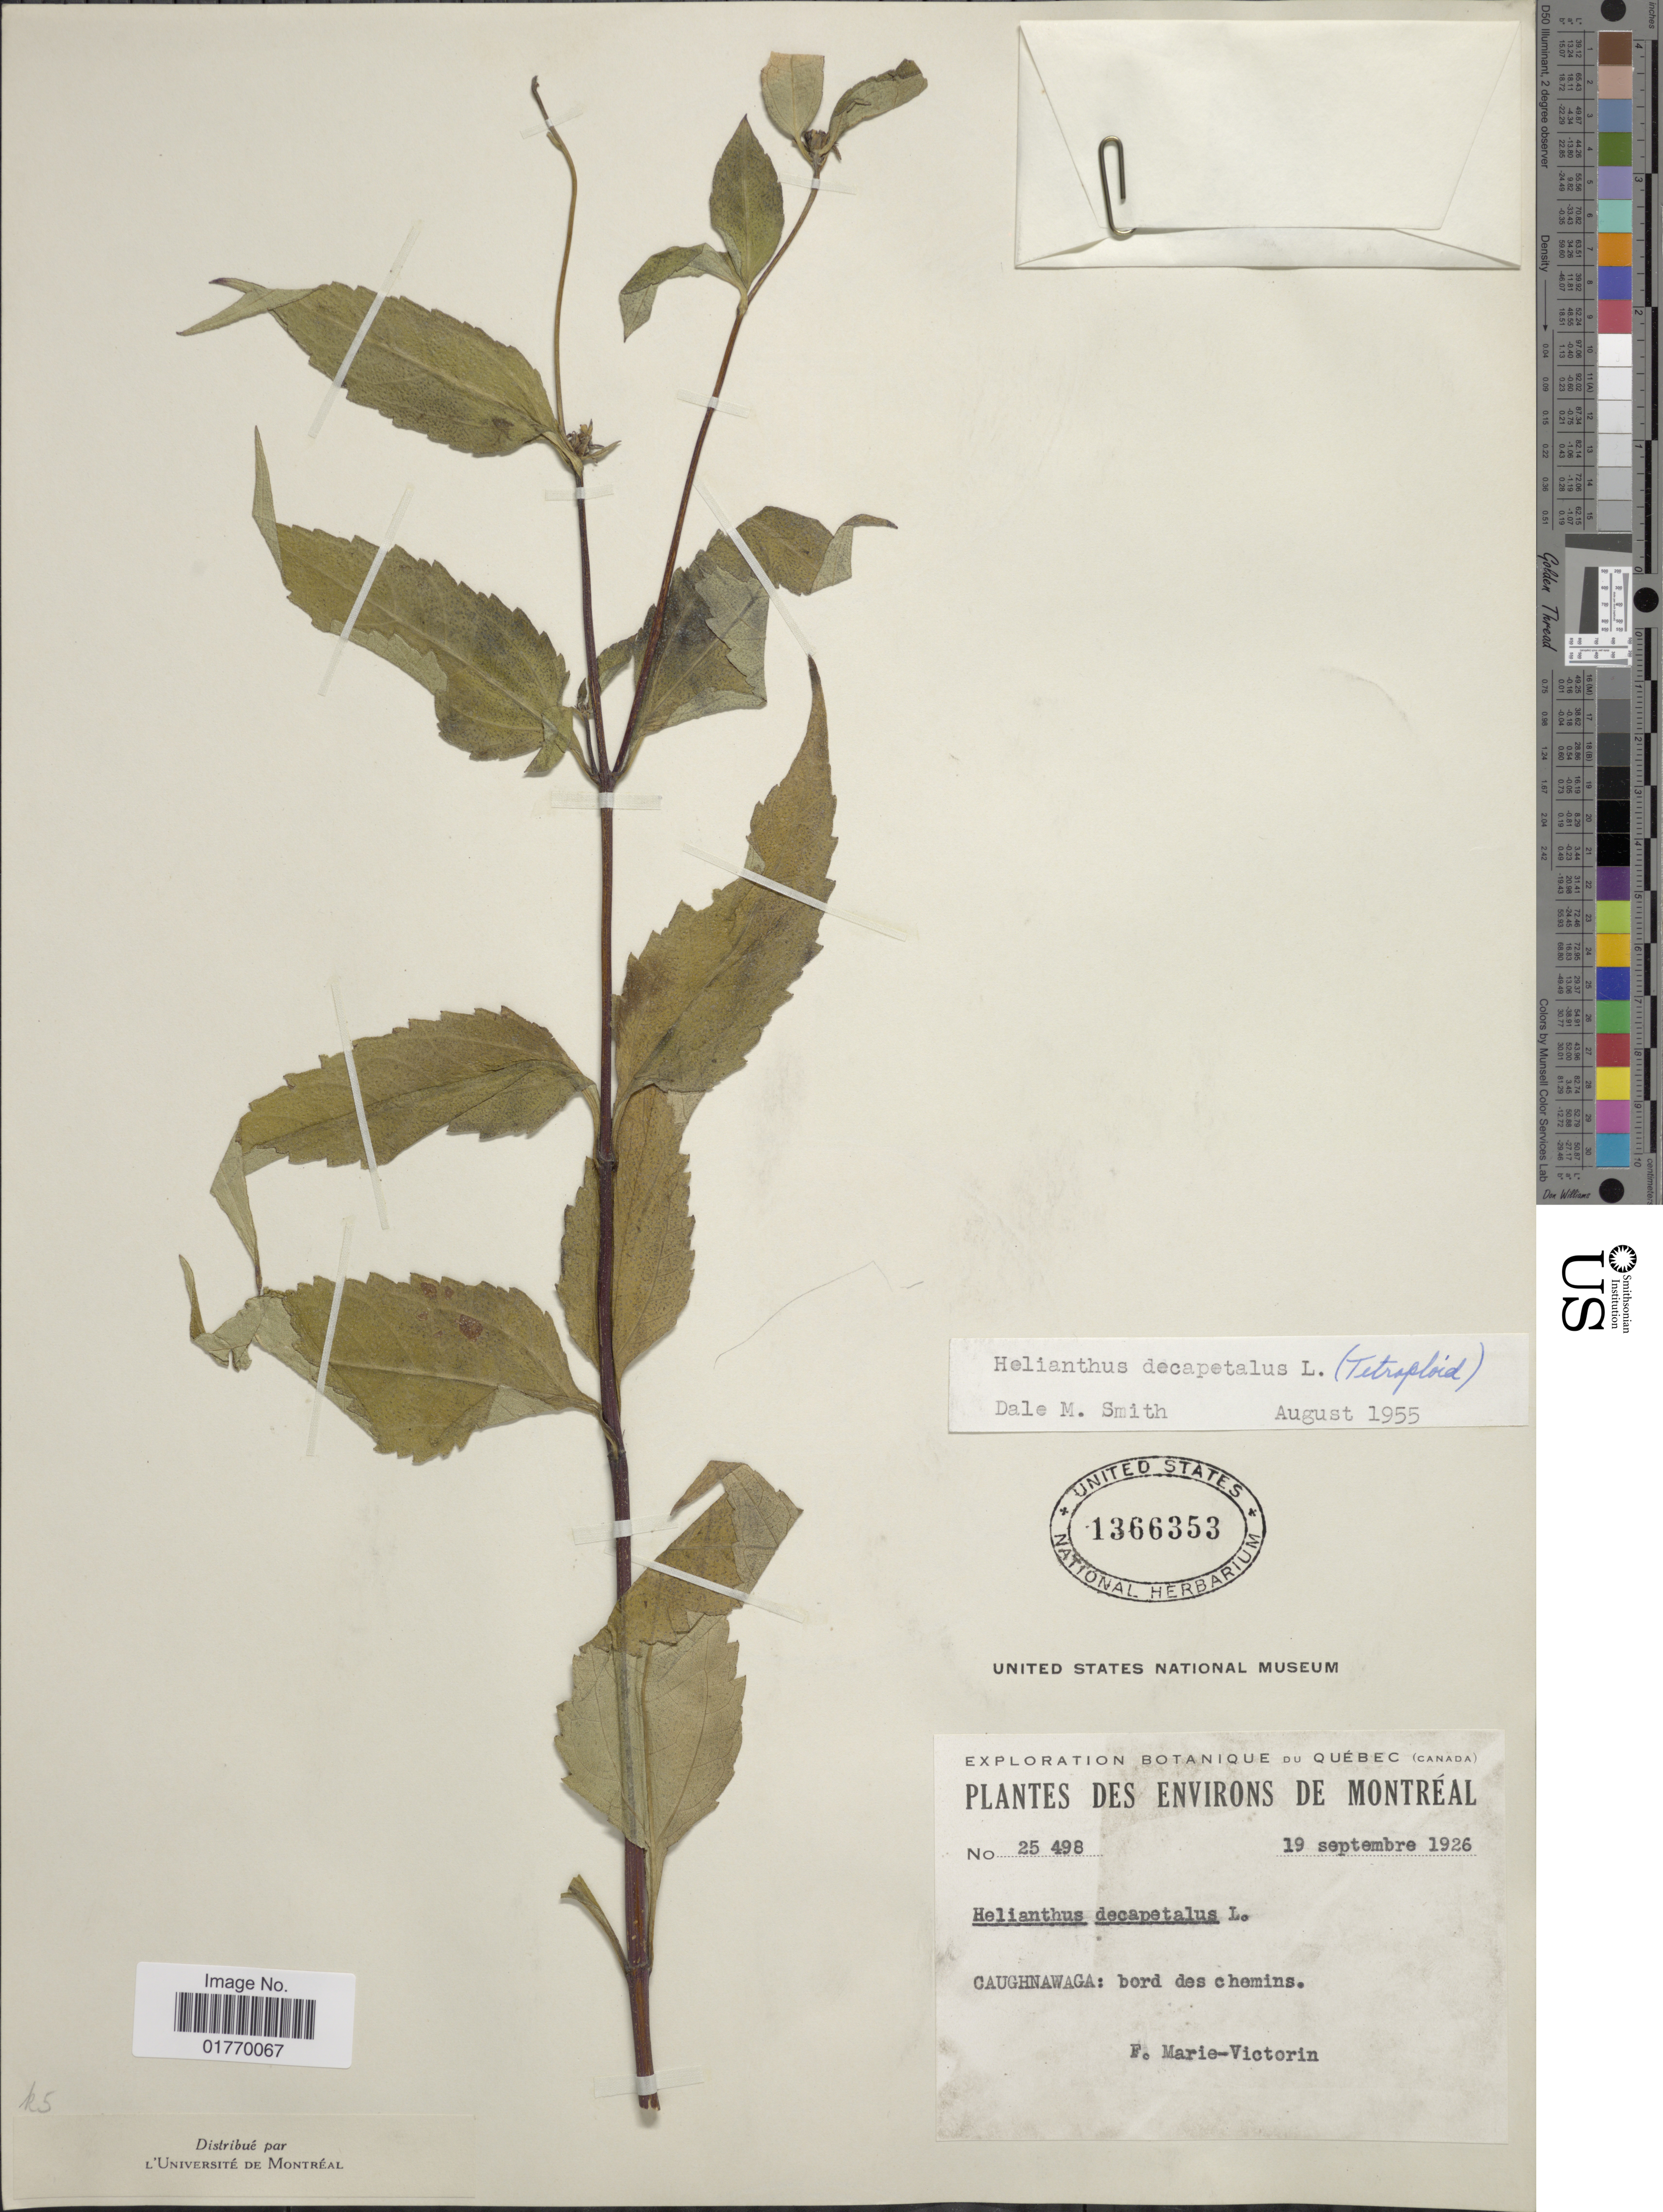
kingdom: Plantae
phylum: Tracheophyta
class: Magnoliopsida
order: Asterales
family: Asteraceae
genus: Helianthus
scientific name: Helianthus decapetalus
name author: L.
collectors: Fr. Marie-Victorin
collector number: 25498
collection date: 1926-09-19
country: Canada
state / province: Quebec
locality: Des Environs De Montreal, Caughnawaga: bord des chemins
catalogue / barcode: US 1366353